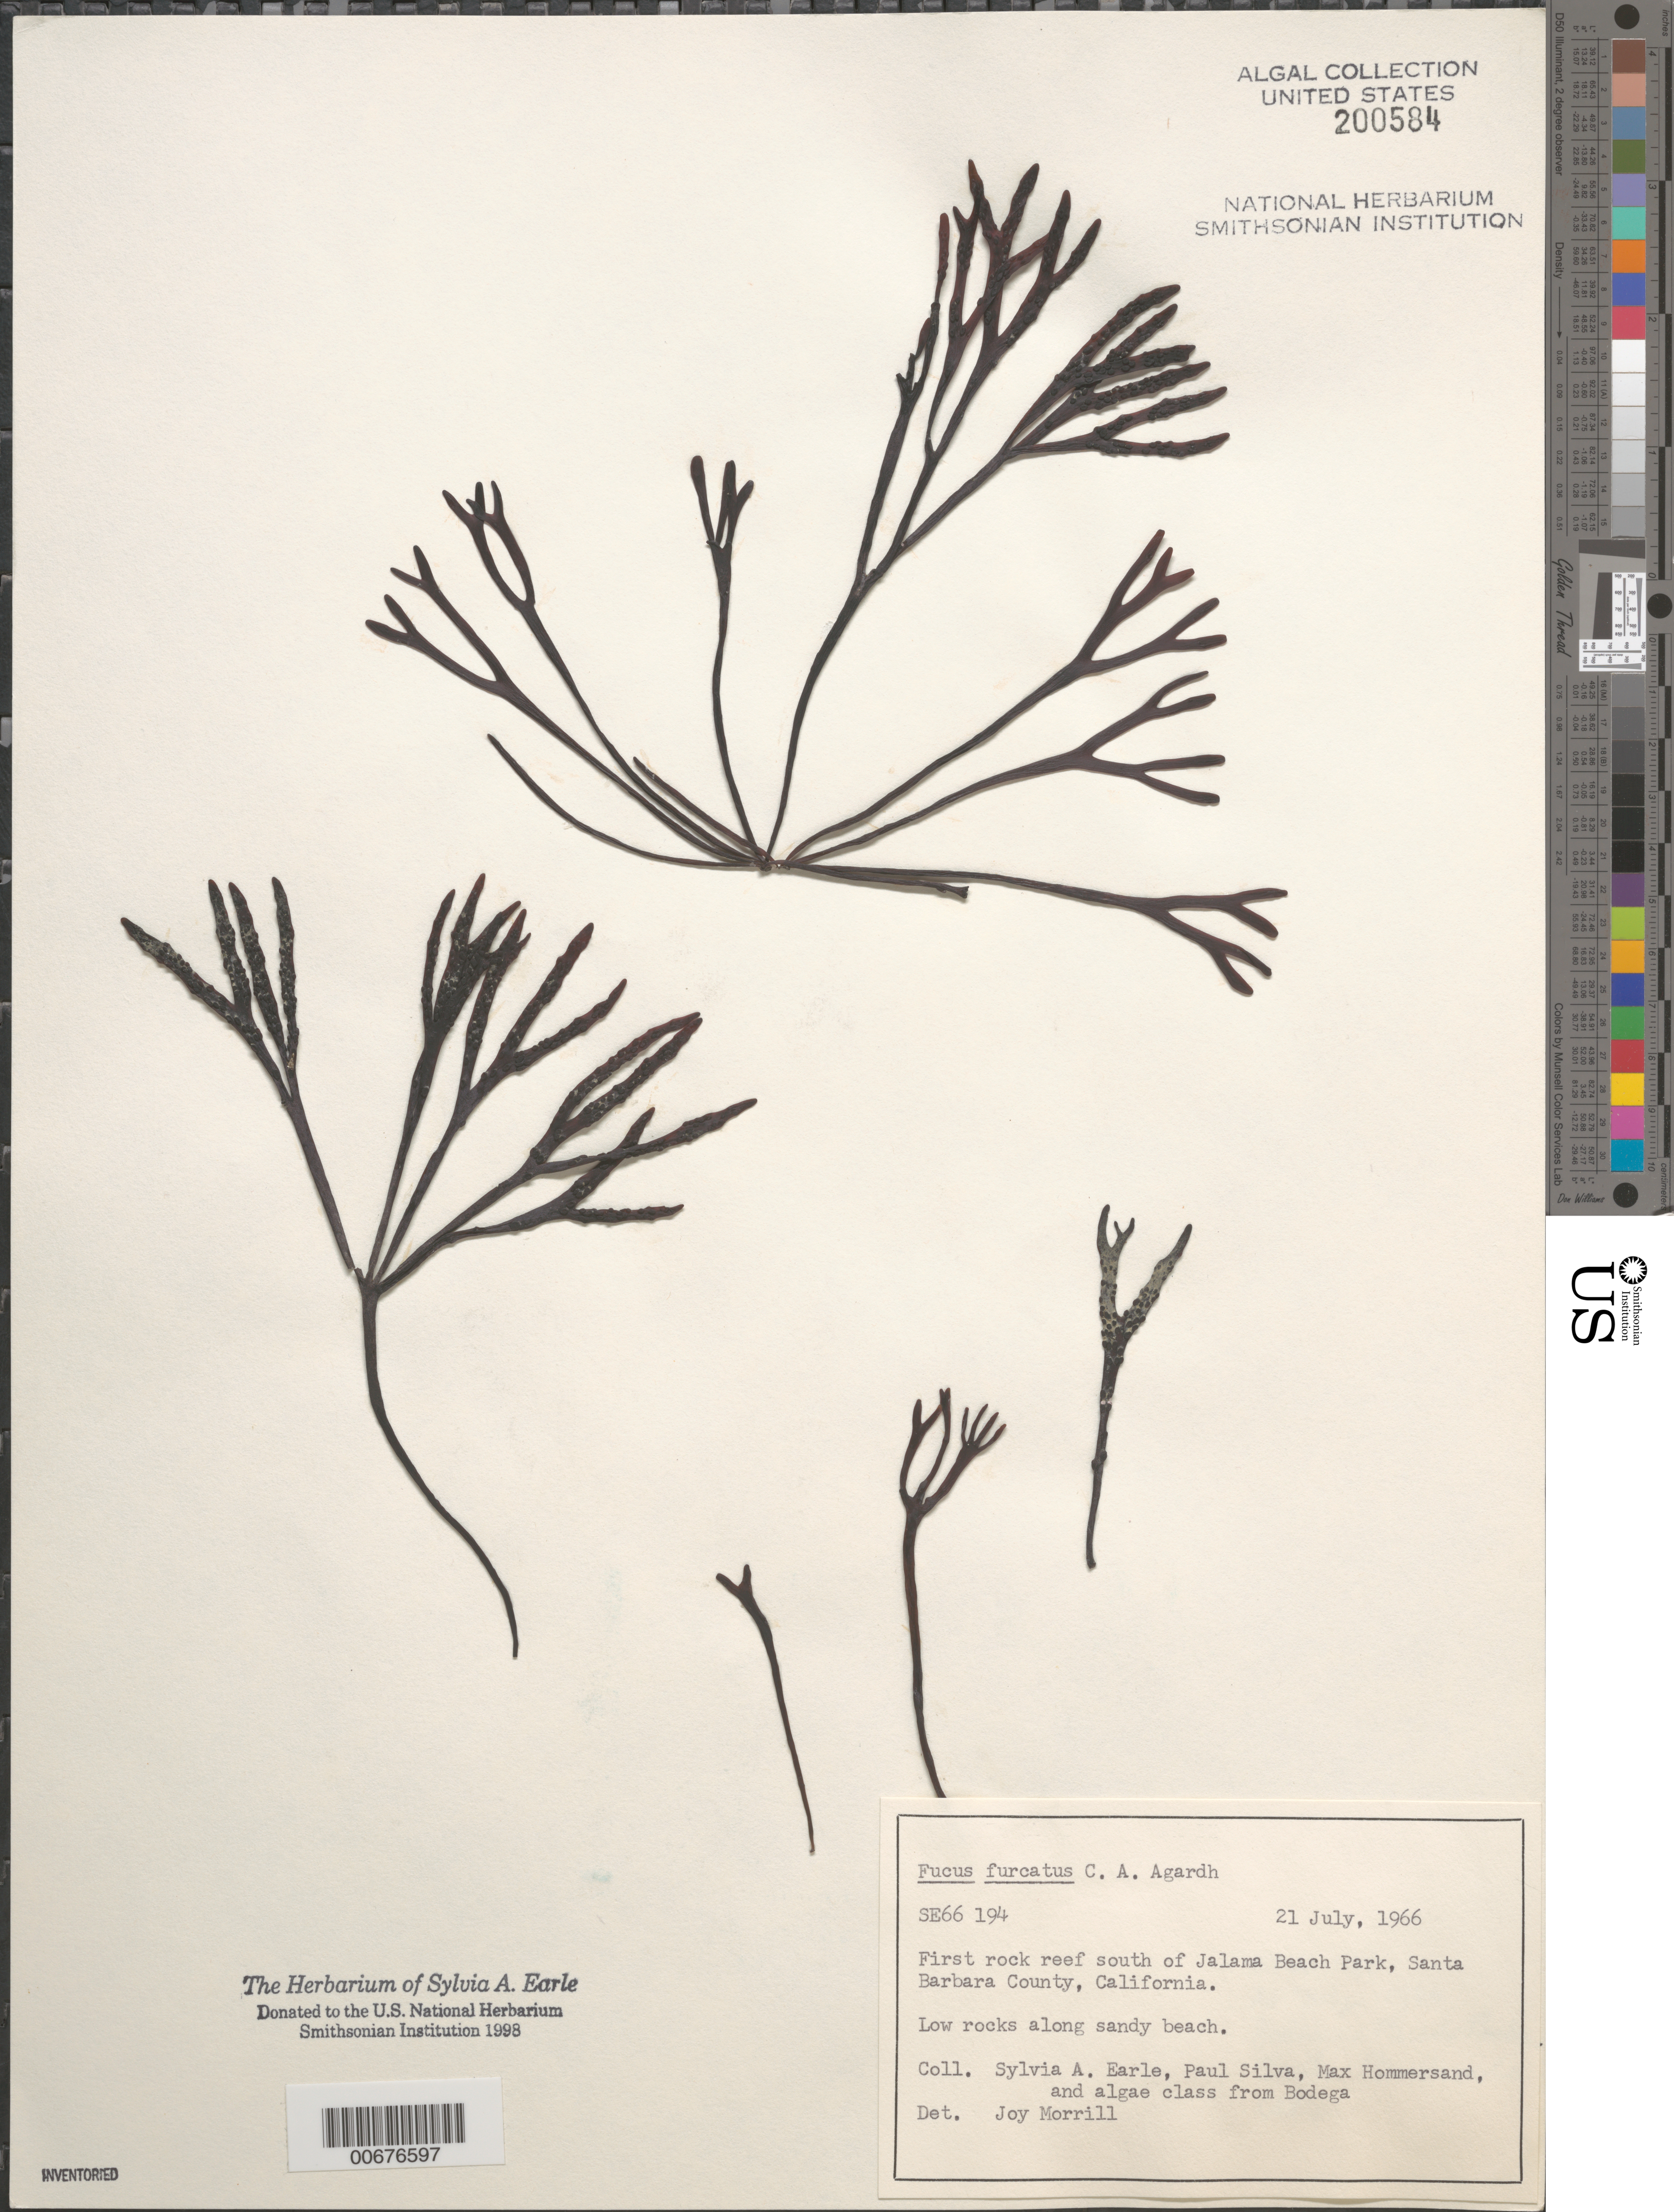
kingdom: Chromista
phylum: Ochrophyta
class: Phaeophyceae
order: Fucales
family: Fucaceae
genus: Fucus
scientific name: Fucus distichus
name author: L.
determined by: Algae name updating Project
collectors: S. A. Earle, P. C. Silva, M. H. Hommersand & Bodega Algae Class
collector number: SE 66194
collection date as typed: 21 Jul 1966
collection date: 1966-07-21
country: United States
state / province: California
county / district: Santa Barbara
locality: Reef south of Jalama Beach Park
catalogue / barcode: US 200584